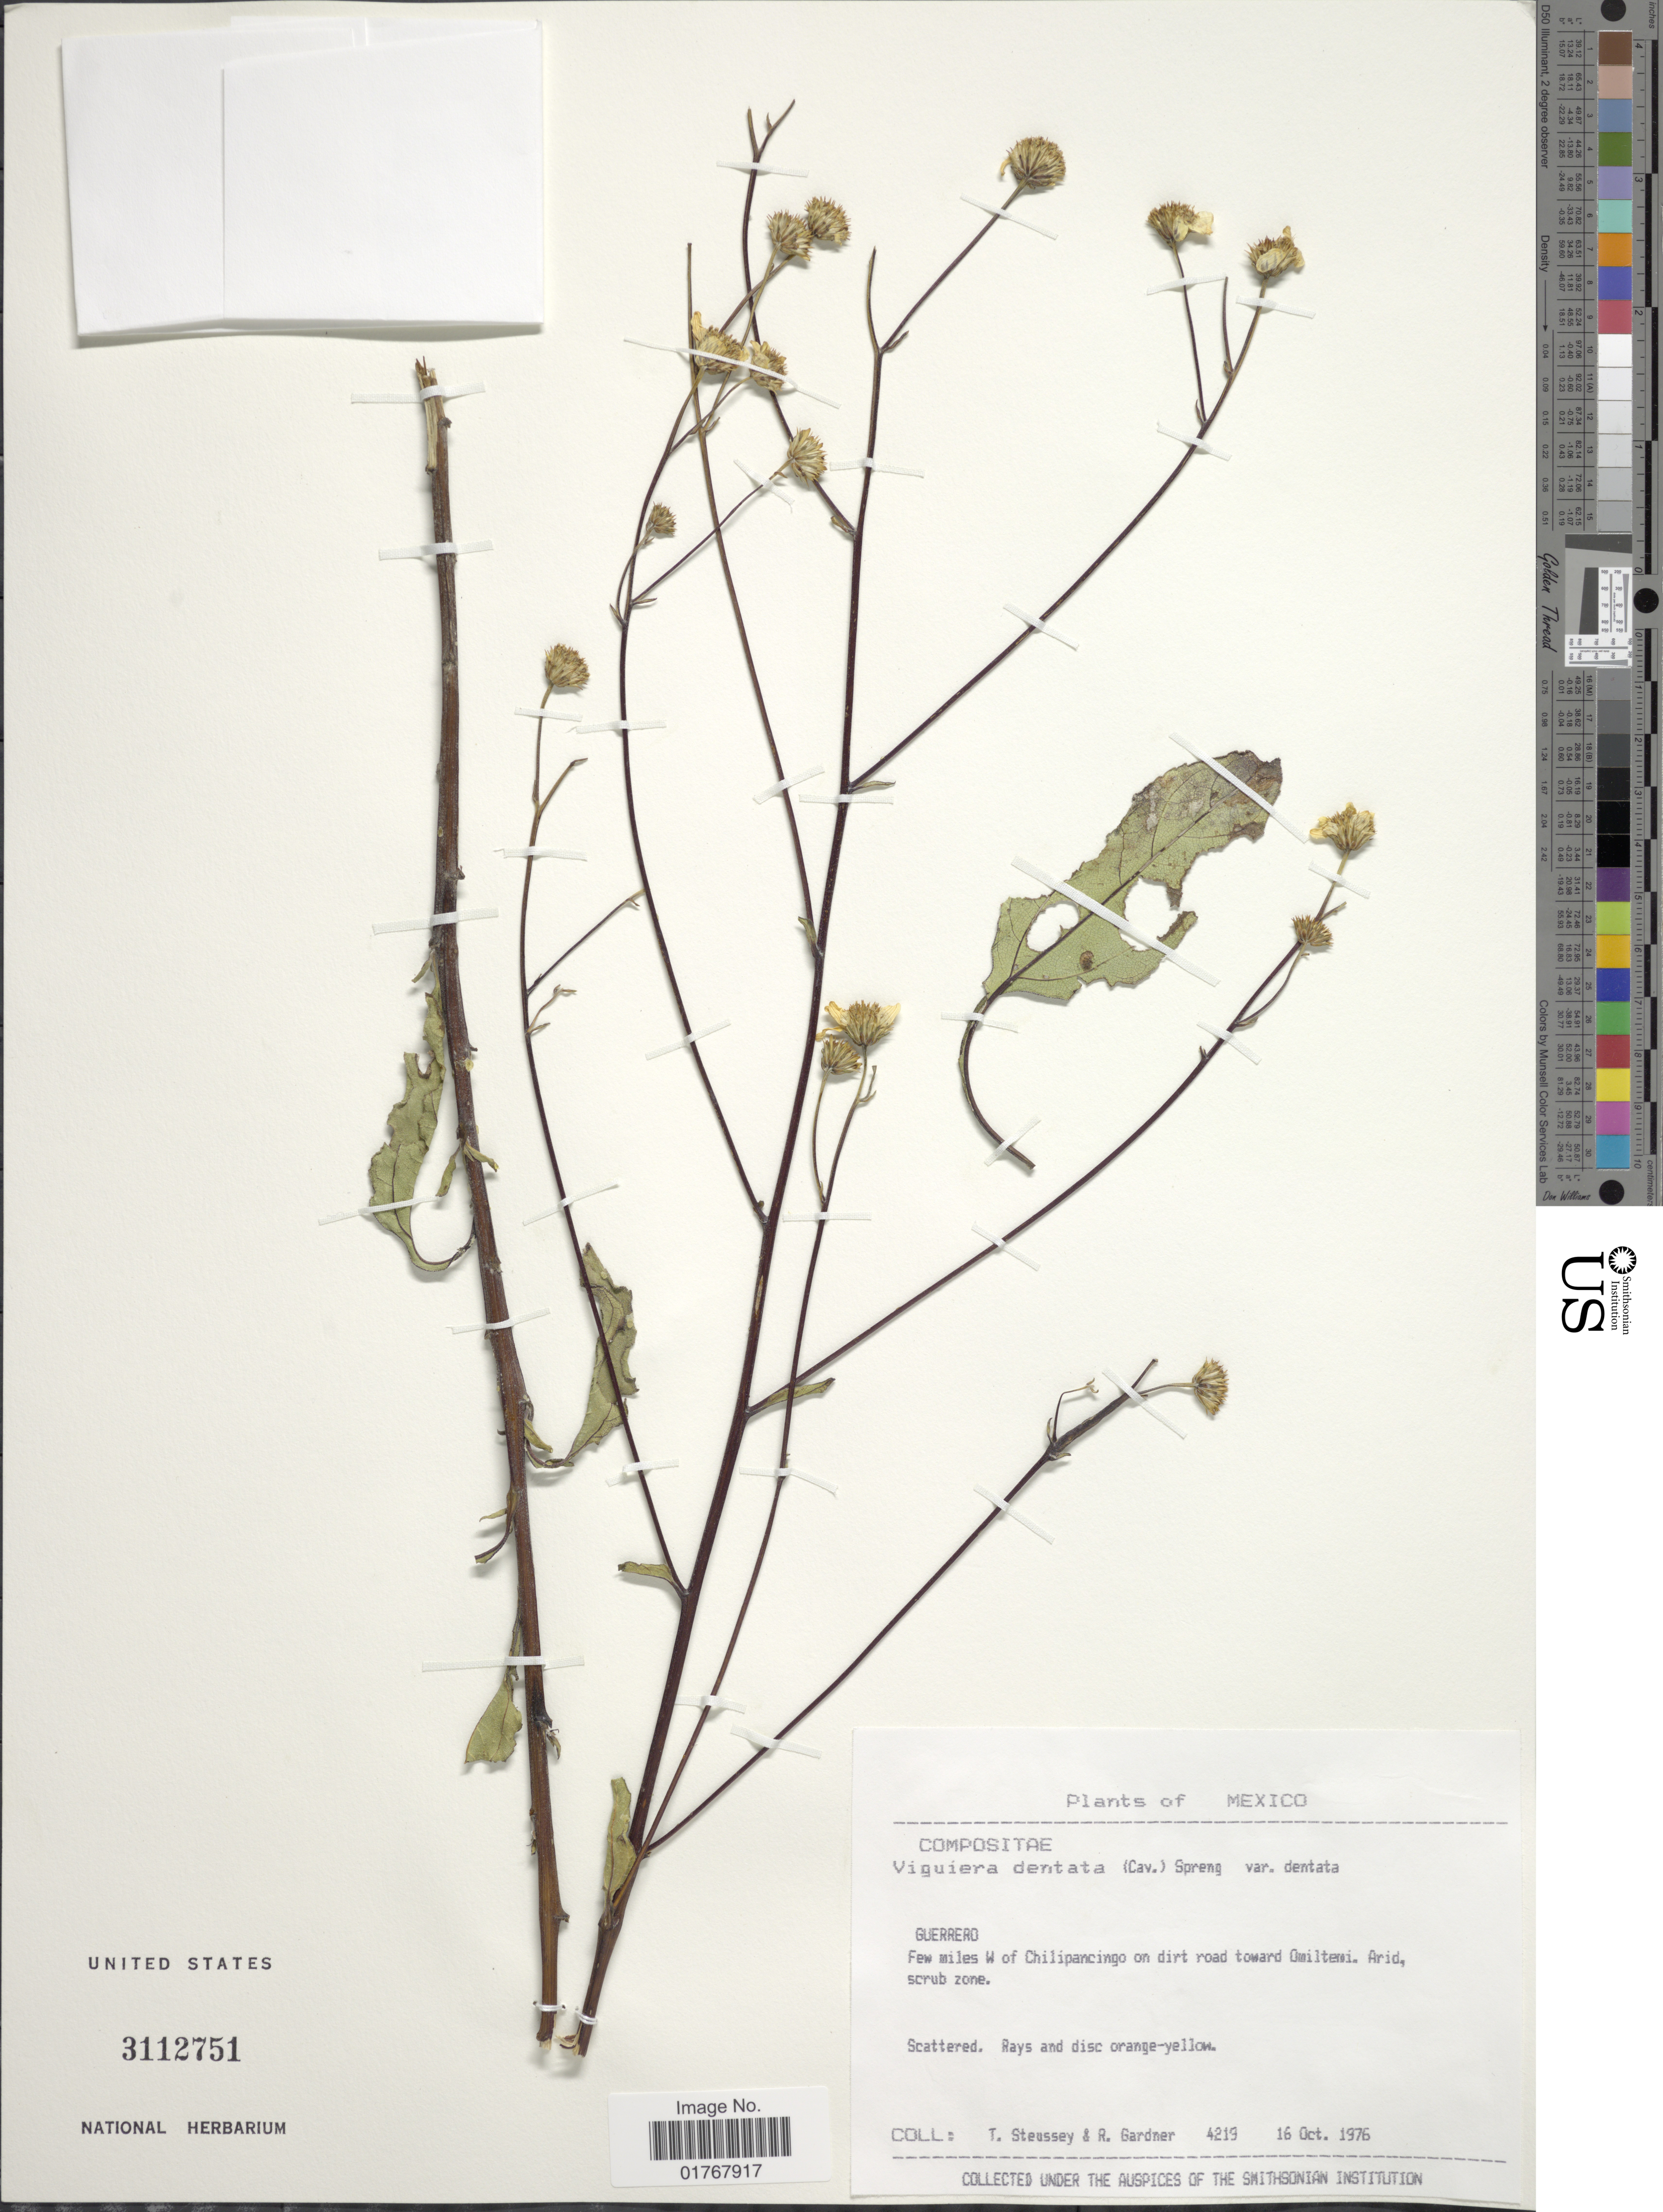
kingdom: Plantae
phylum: Tracheophyta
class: Magnoliopsida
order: Asterales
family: Asteraceae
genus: Viguiera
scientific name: Viguiera dentata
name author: (Cav.) Spreng.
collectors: T. Steussy & R. C. Gardner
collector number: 4219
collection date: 1976-10-16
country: Mexico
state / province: Guerrero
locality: Few miles W of Chilipancingo on dirt road toward Omiltemi. Arid, scrub zone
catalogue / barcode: US 3112751